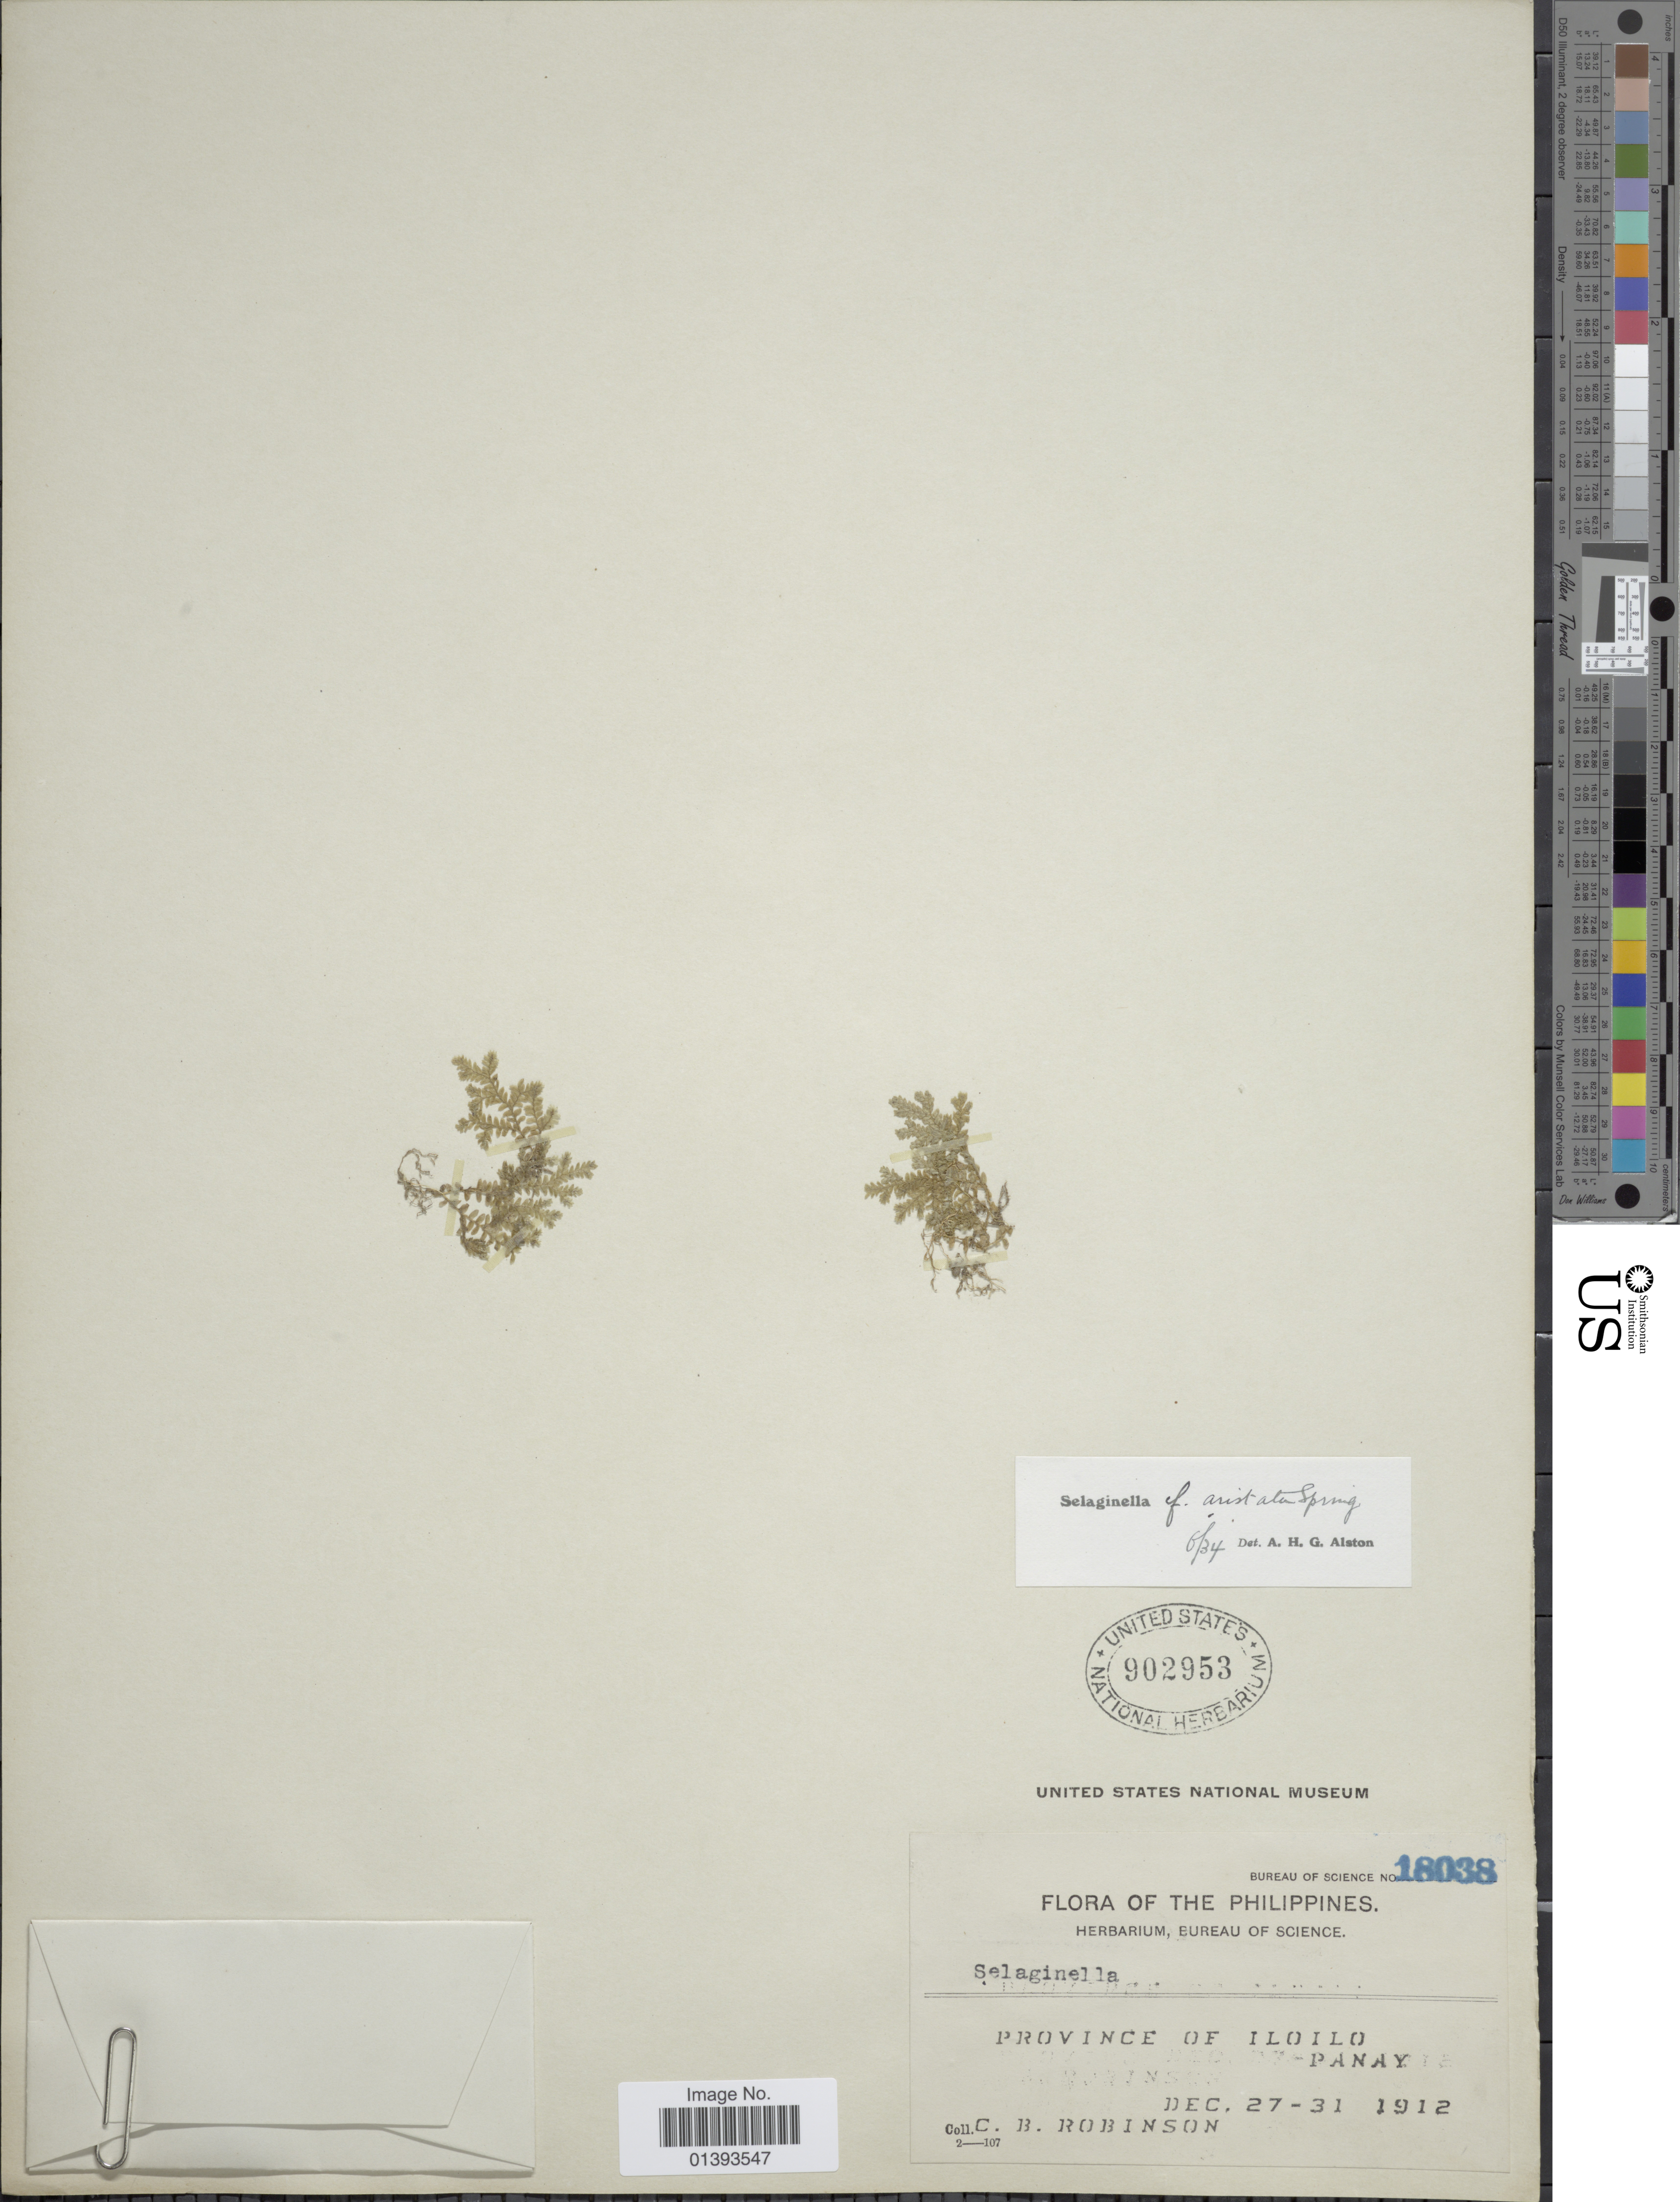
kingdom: Plantae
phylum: Tracheophyta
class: Lycopodiopsida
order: Selaginellales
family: Selaginellaceae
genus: Selaginella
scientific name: Selaginella aristata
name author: Spring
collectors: C. Robinson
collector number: Bureau of Science 18038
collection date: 1912-12-27/1912-12-31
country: Philippines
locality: Province of Iloilo Panay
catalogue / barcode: US 902953